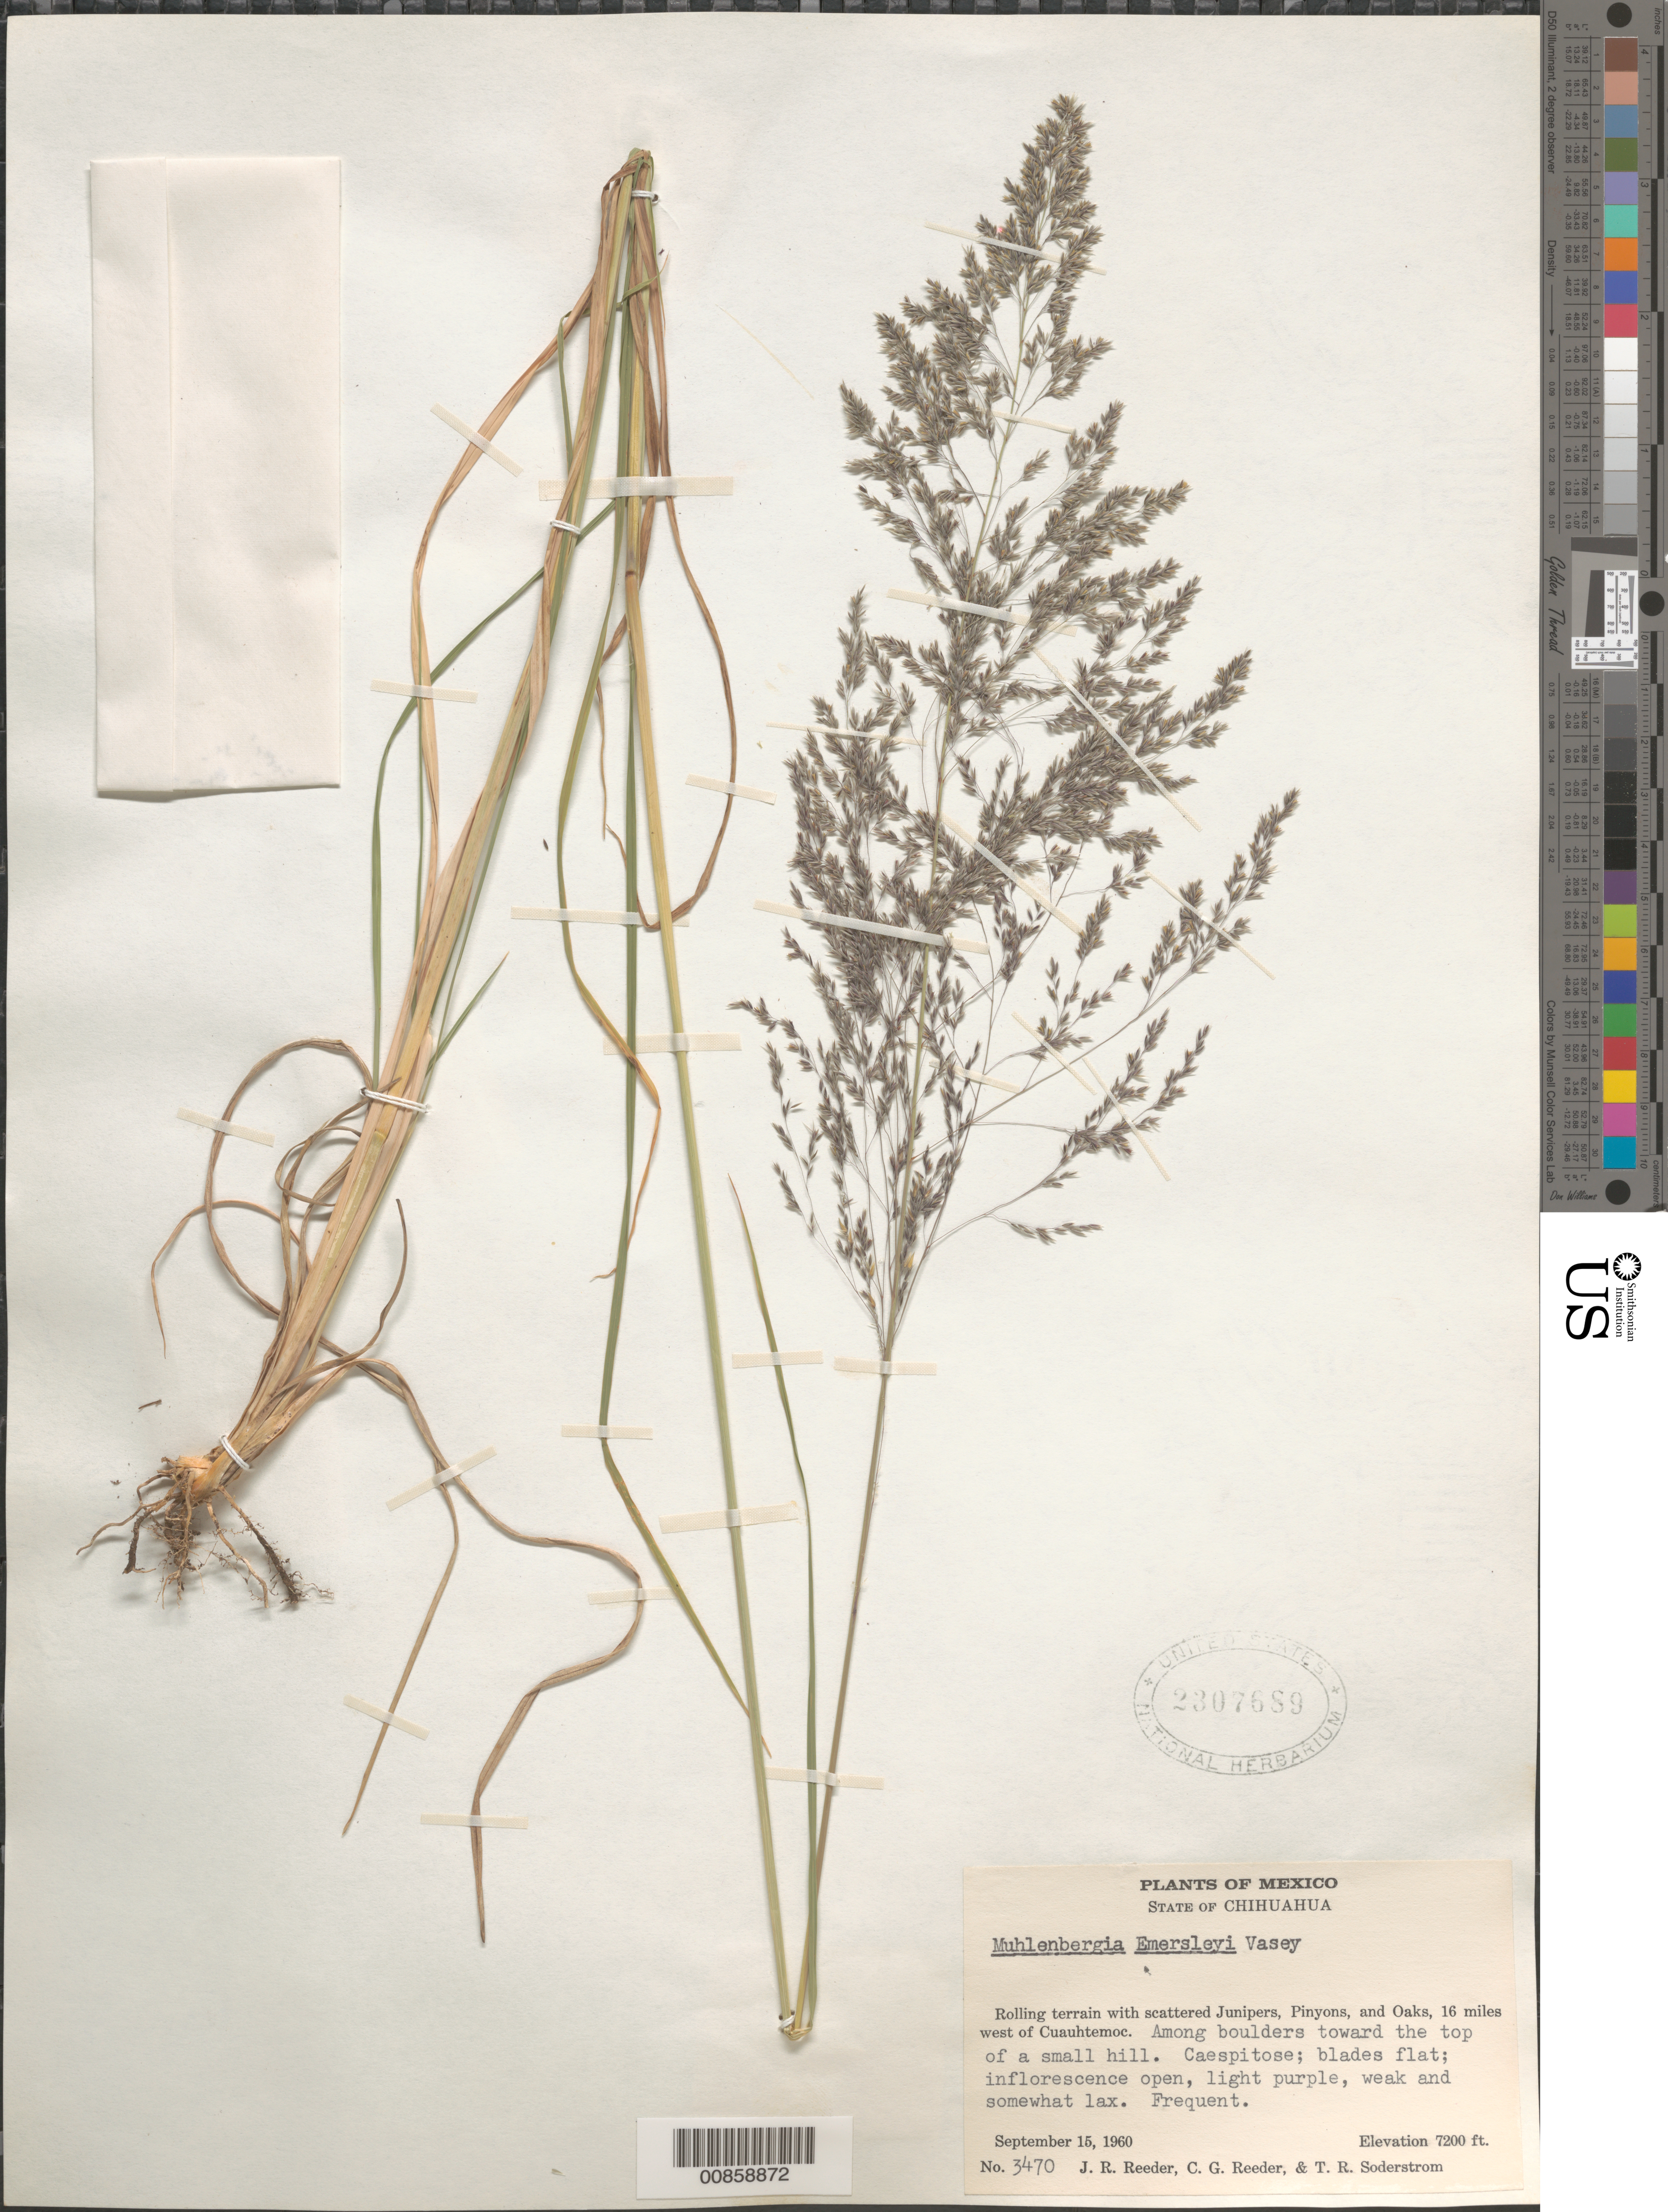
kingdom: Plantae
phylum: Tracheophyta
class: Liliopsida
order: Poales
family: Poaceae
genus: Muhlenbergia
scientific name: Muhlenbergia emersleyi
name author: Vasey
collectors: J. R. Reeder, C. G. Reeder & T. R. Soderstrom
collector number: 3470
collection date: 1960-09-15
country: Mexico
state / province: Chihuahua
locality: Rolling terrain with scattered Junipers, Pinyons, and Oaks, 16 miles west of Cuauhtemoc. Among boulders towards the top of a small hill.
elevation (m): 2195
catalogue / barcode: US 2307689